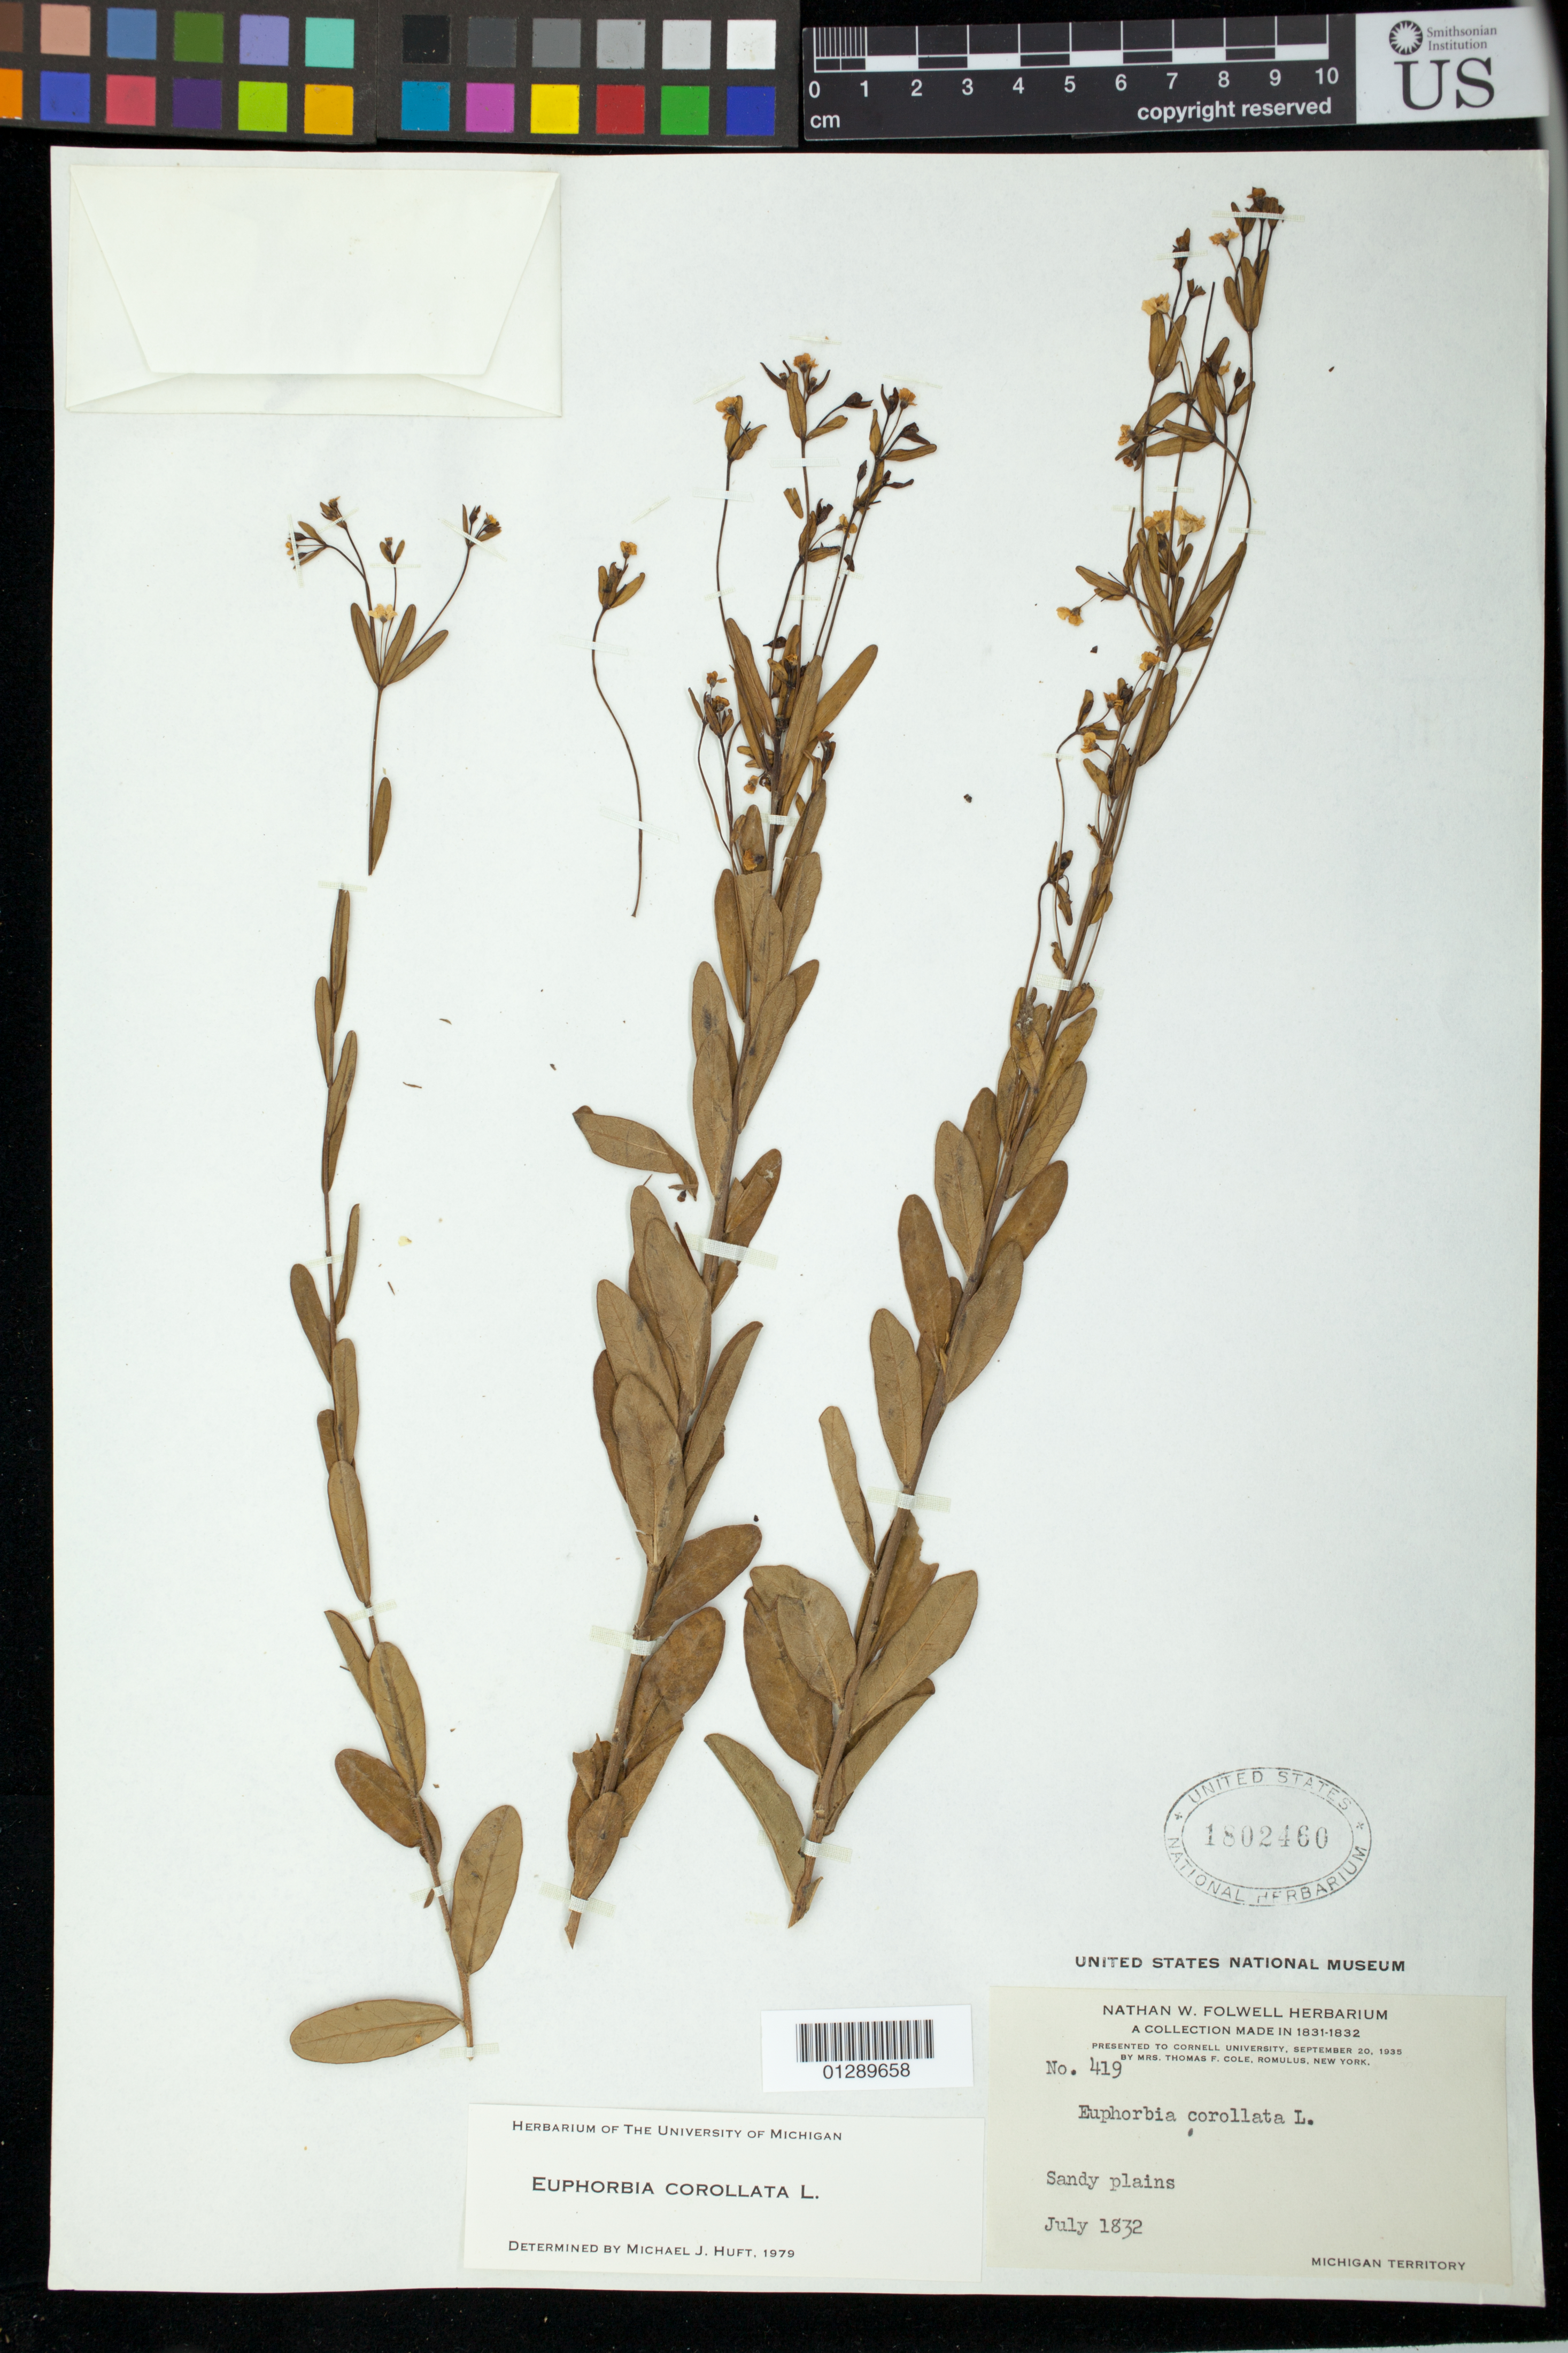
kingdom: Plantae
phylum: Tracheophyta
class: Magnoliopsida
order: Malpighiales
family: Euphorbiaceae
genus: Euphorbia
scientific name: Euphorbia corollata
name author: L.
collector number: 419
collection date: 1832-07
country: United States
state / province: Michigan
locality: Michigan Territory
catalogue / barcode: US 1802460